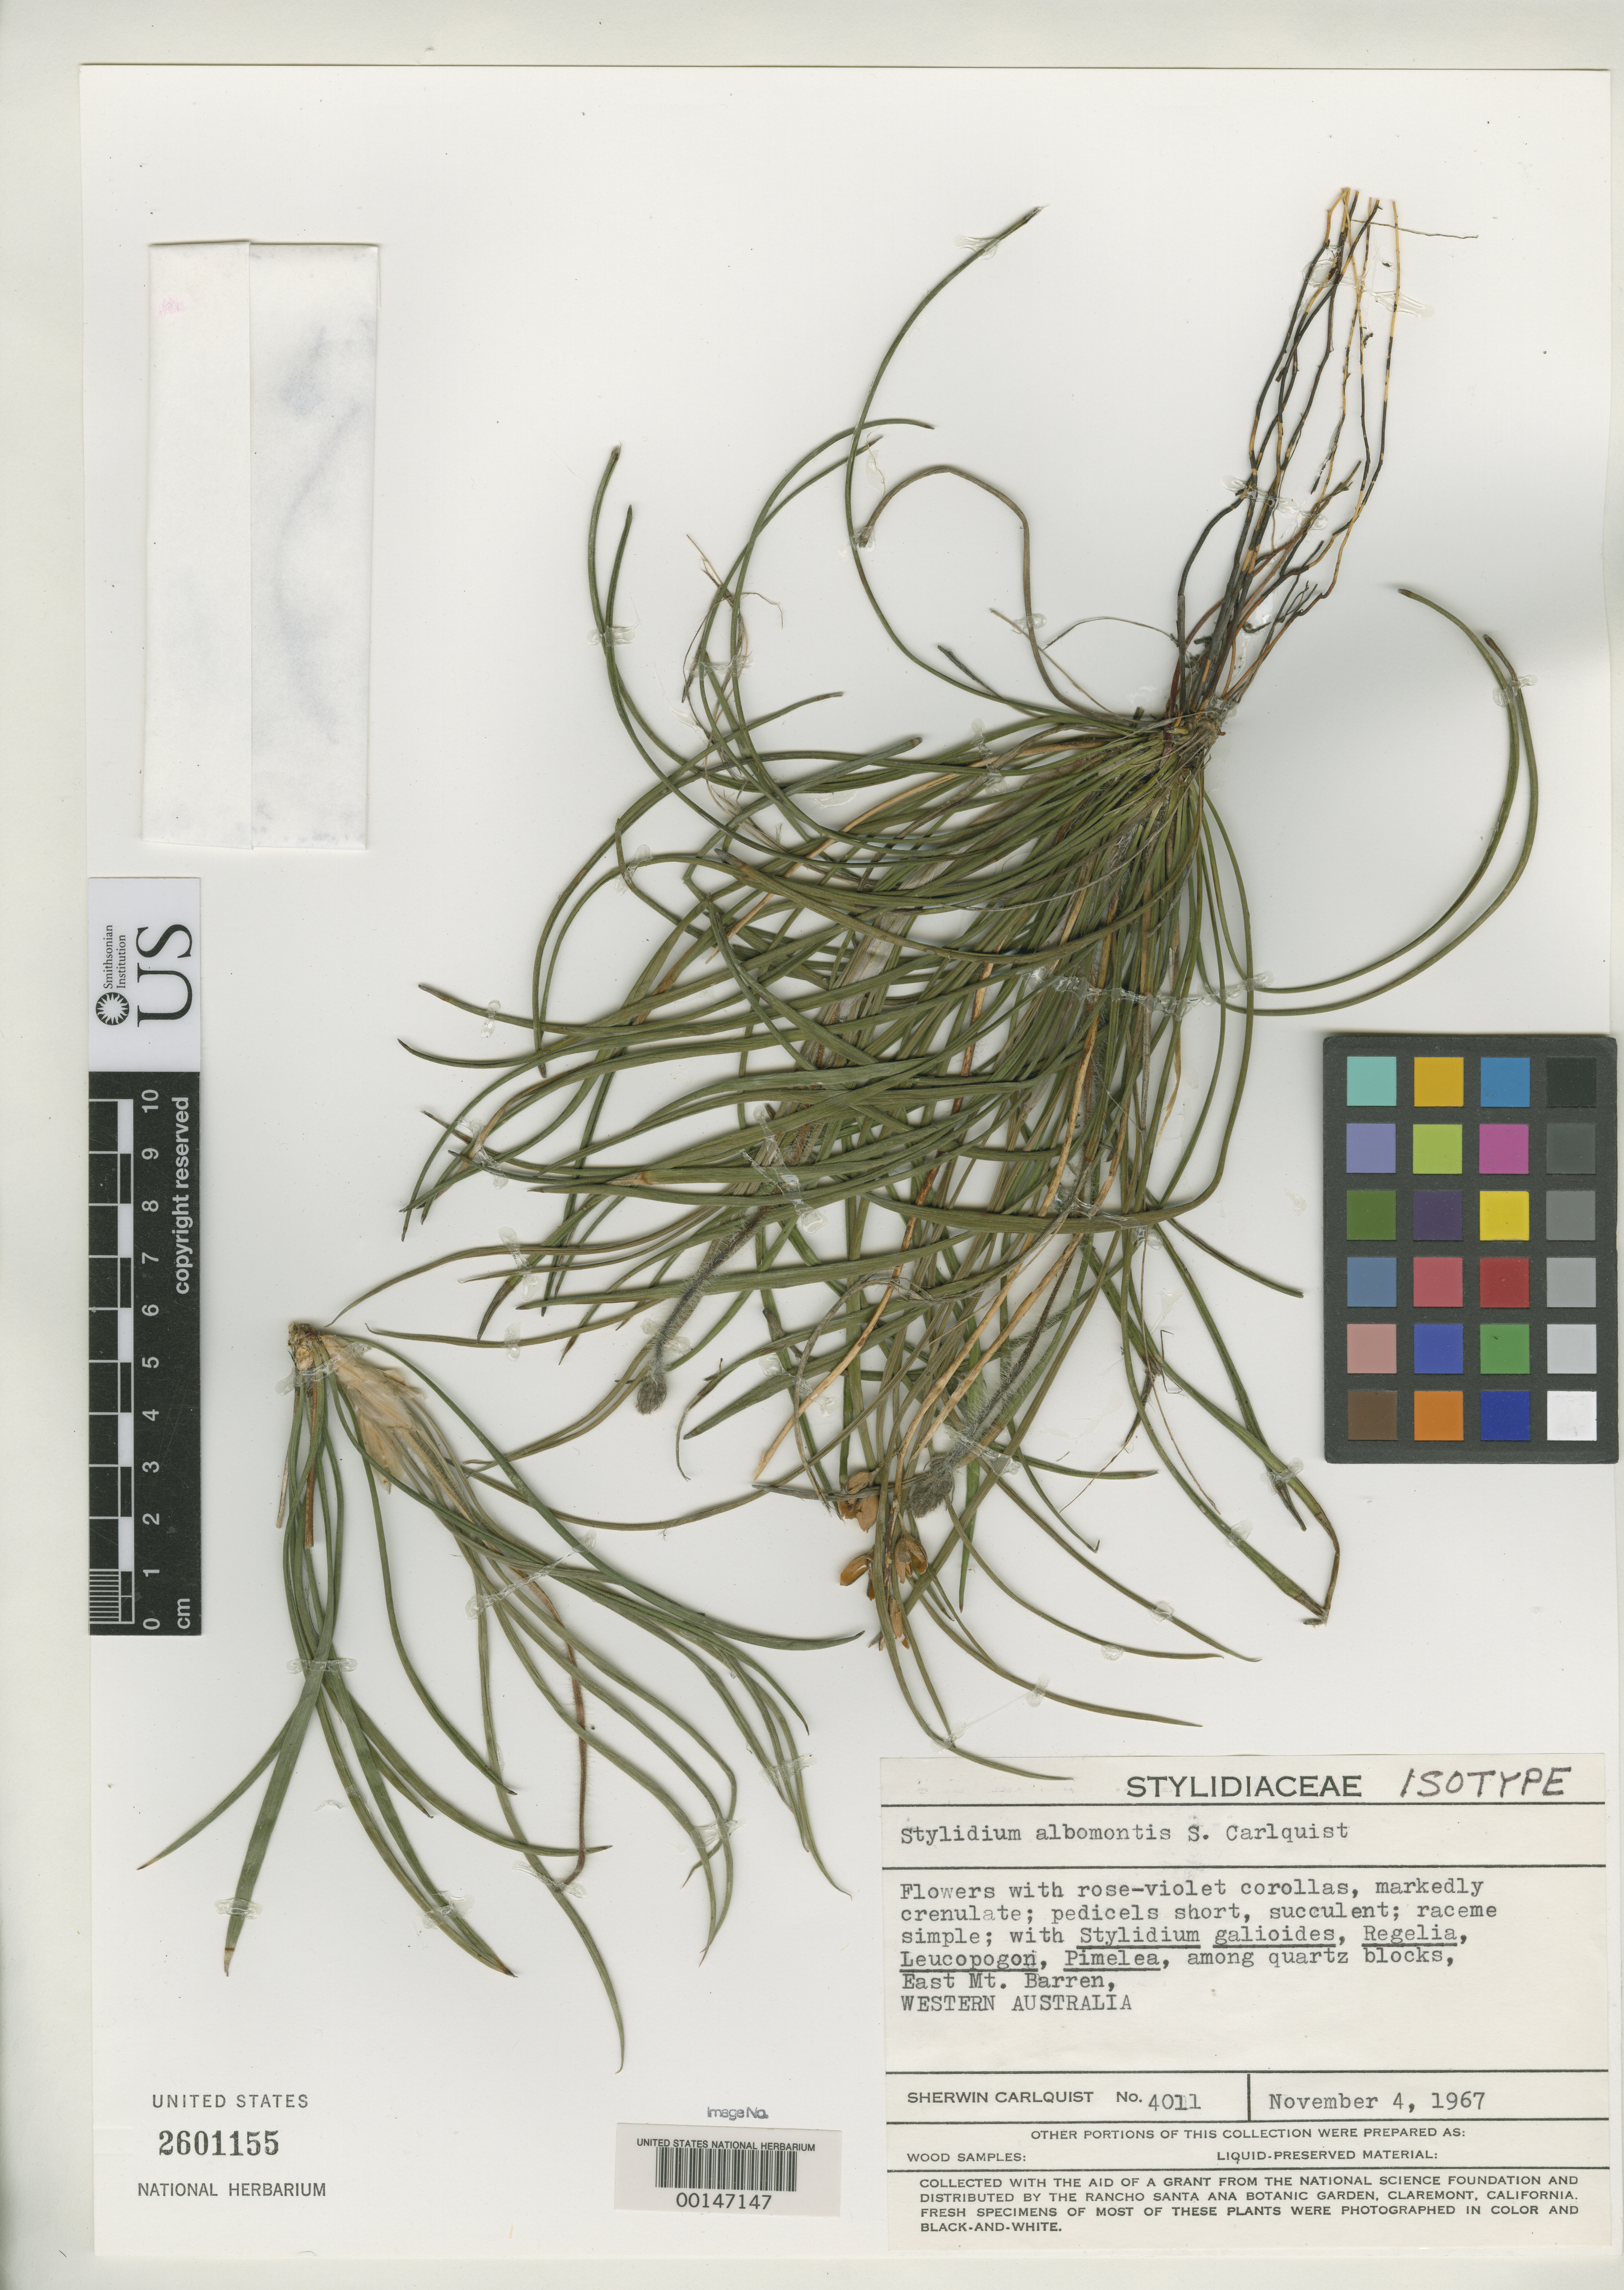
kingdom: Plantae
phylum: Tracheophyta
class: Magnoliopsida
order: Asterales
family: Stylidiaceae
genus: Stylidium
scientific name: Stylidium albomontis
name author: Carlquist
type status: Isotype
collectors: S. Carlquist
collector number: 4011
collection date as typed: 04 Nov 1967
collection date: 1967-11-04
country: Australia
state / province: Western Australia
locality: East Mt. Barren.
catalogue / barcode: US 2601155